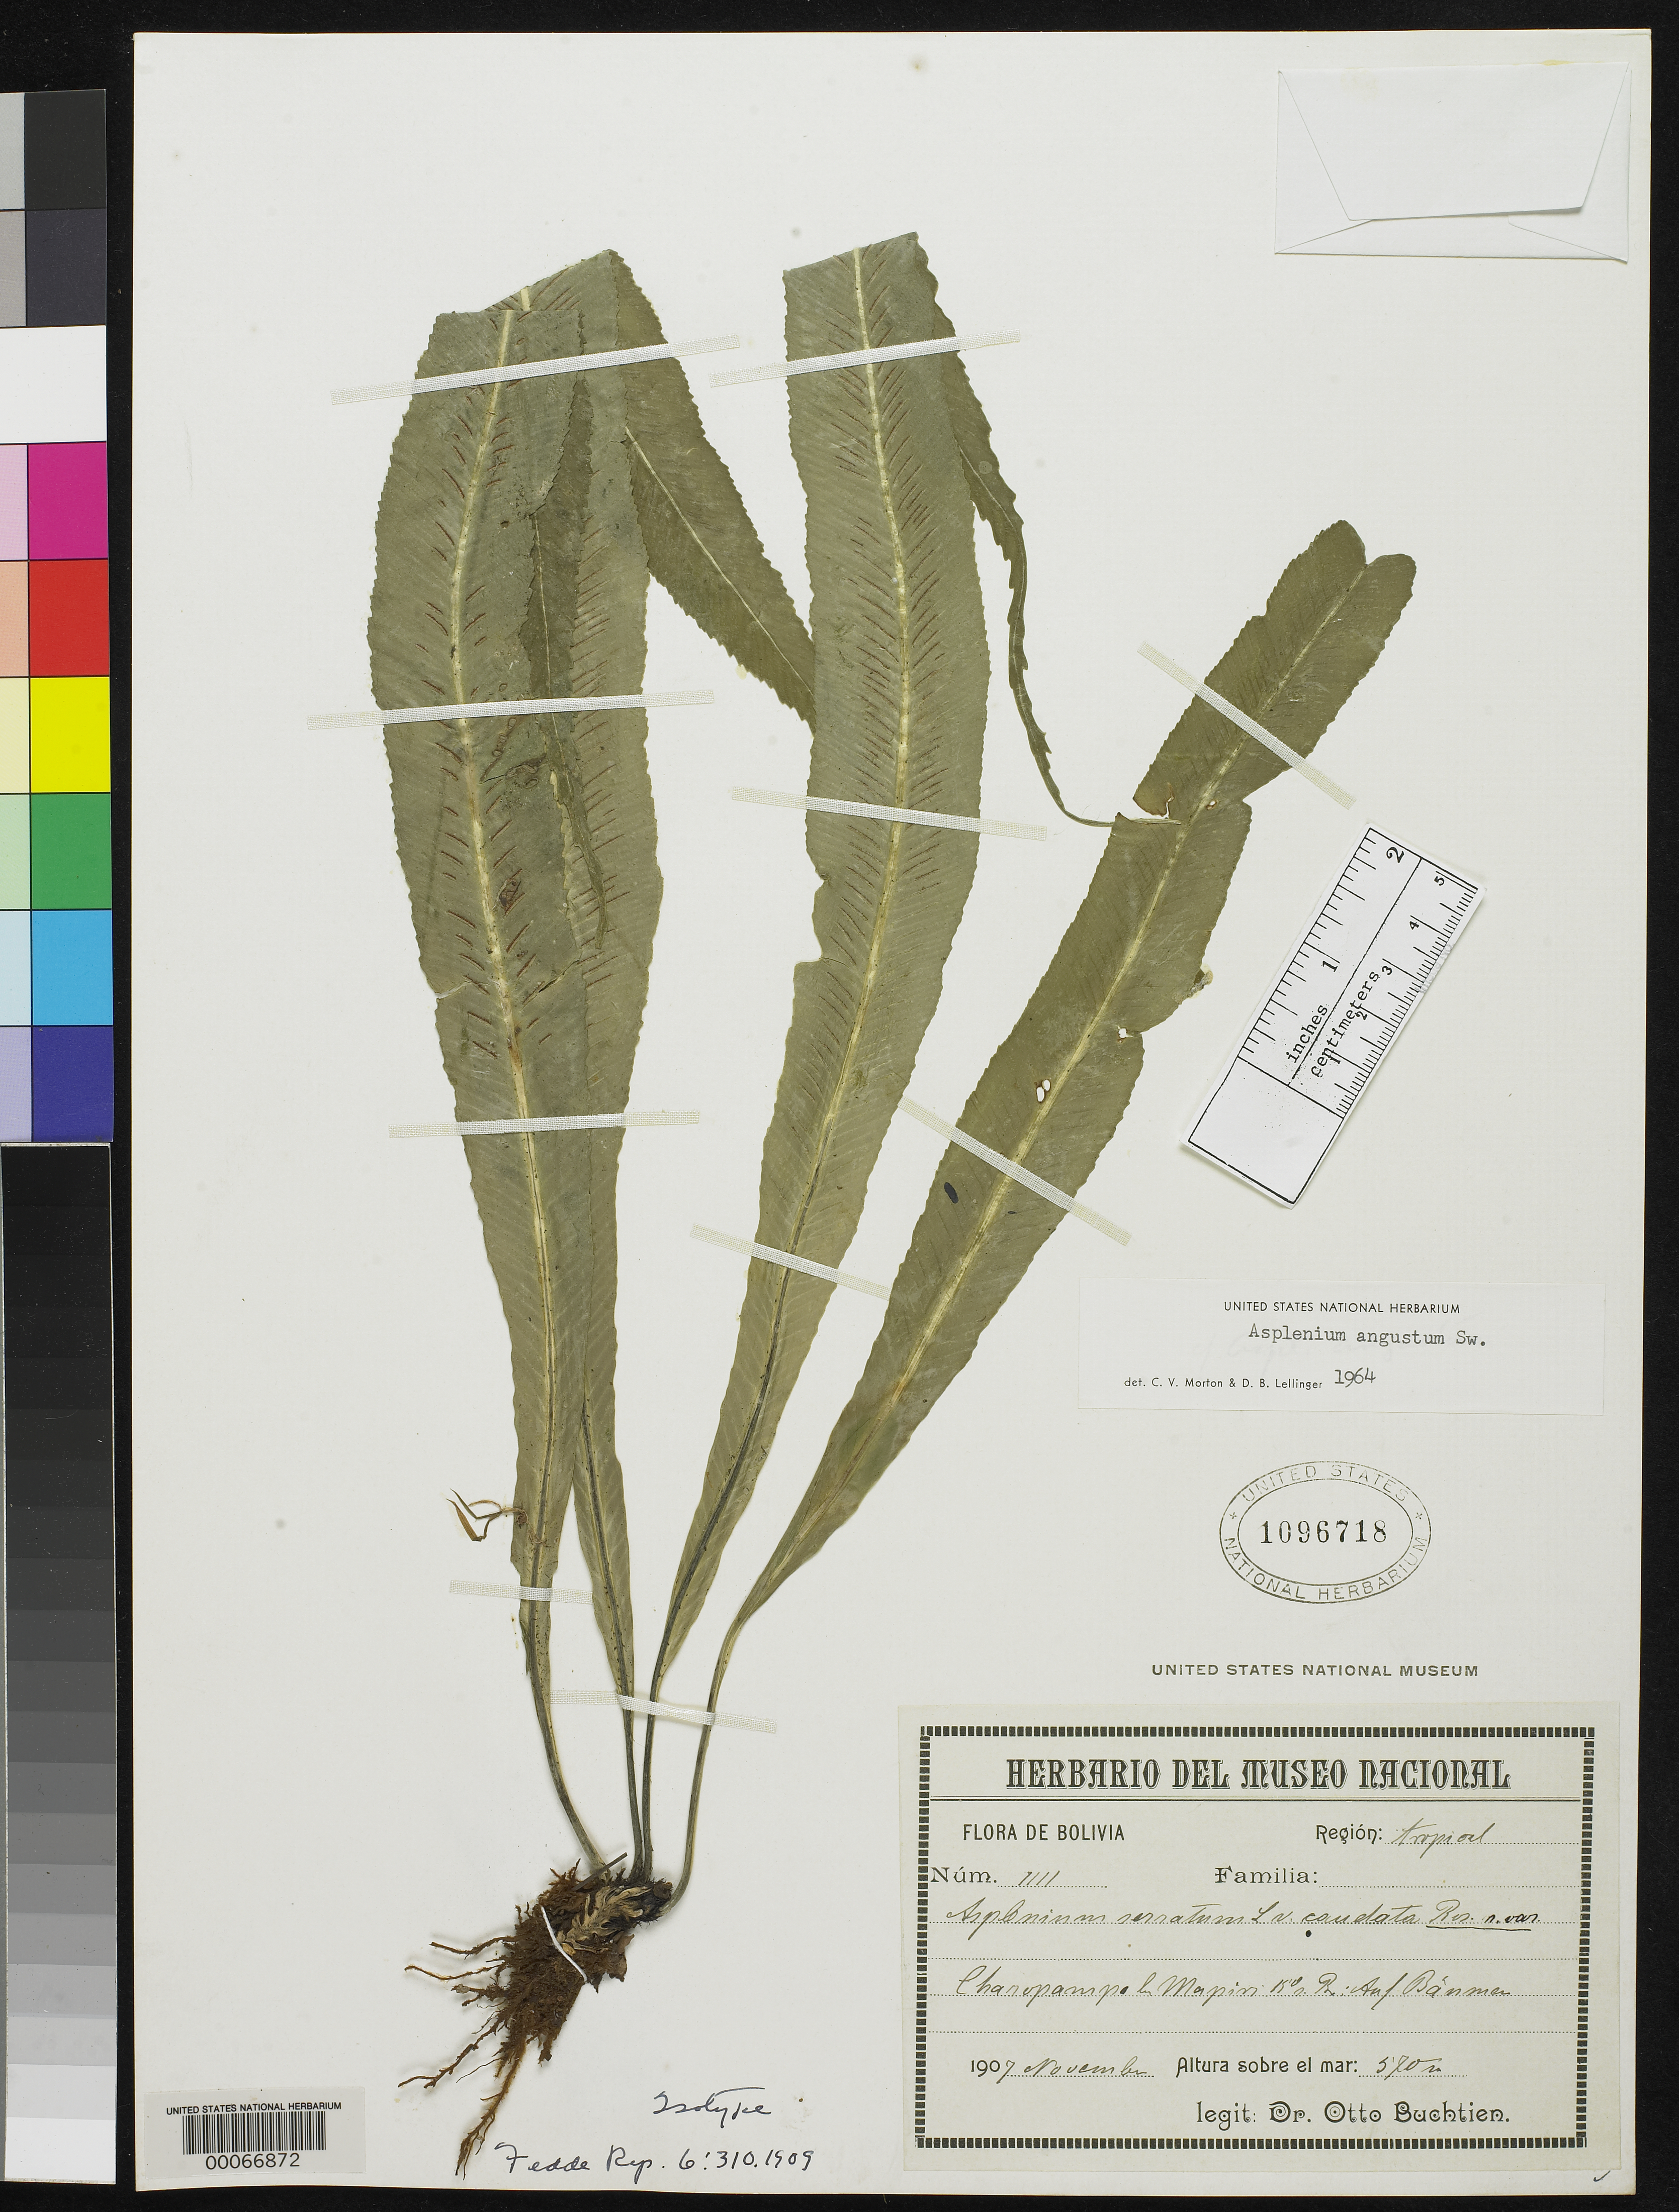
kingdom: Plantae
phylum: Tracheophyta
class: Polypodiopsida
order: Polypodiales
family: Aspleniaceae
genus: Asplenium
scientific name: Asplenium serratum var. caudata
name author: Rosenst.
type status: Isotype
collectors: O. Buchtien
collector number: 1111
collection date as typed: Nov 1907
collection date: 1907-11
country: Bolivia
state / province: La Paz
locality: Charopampa prope Mapiri.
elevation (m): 570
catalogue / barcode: US 1096718